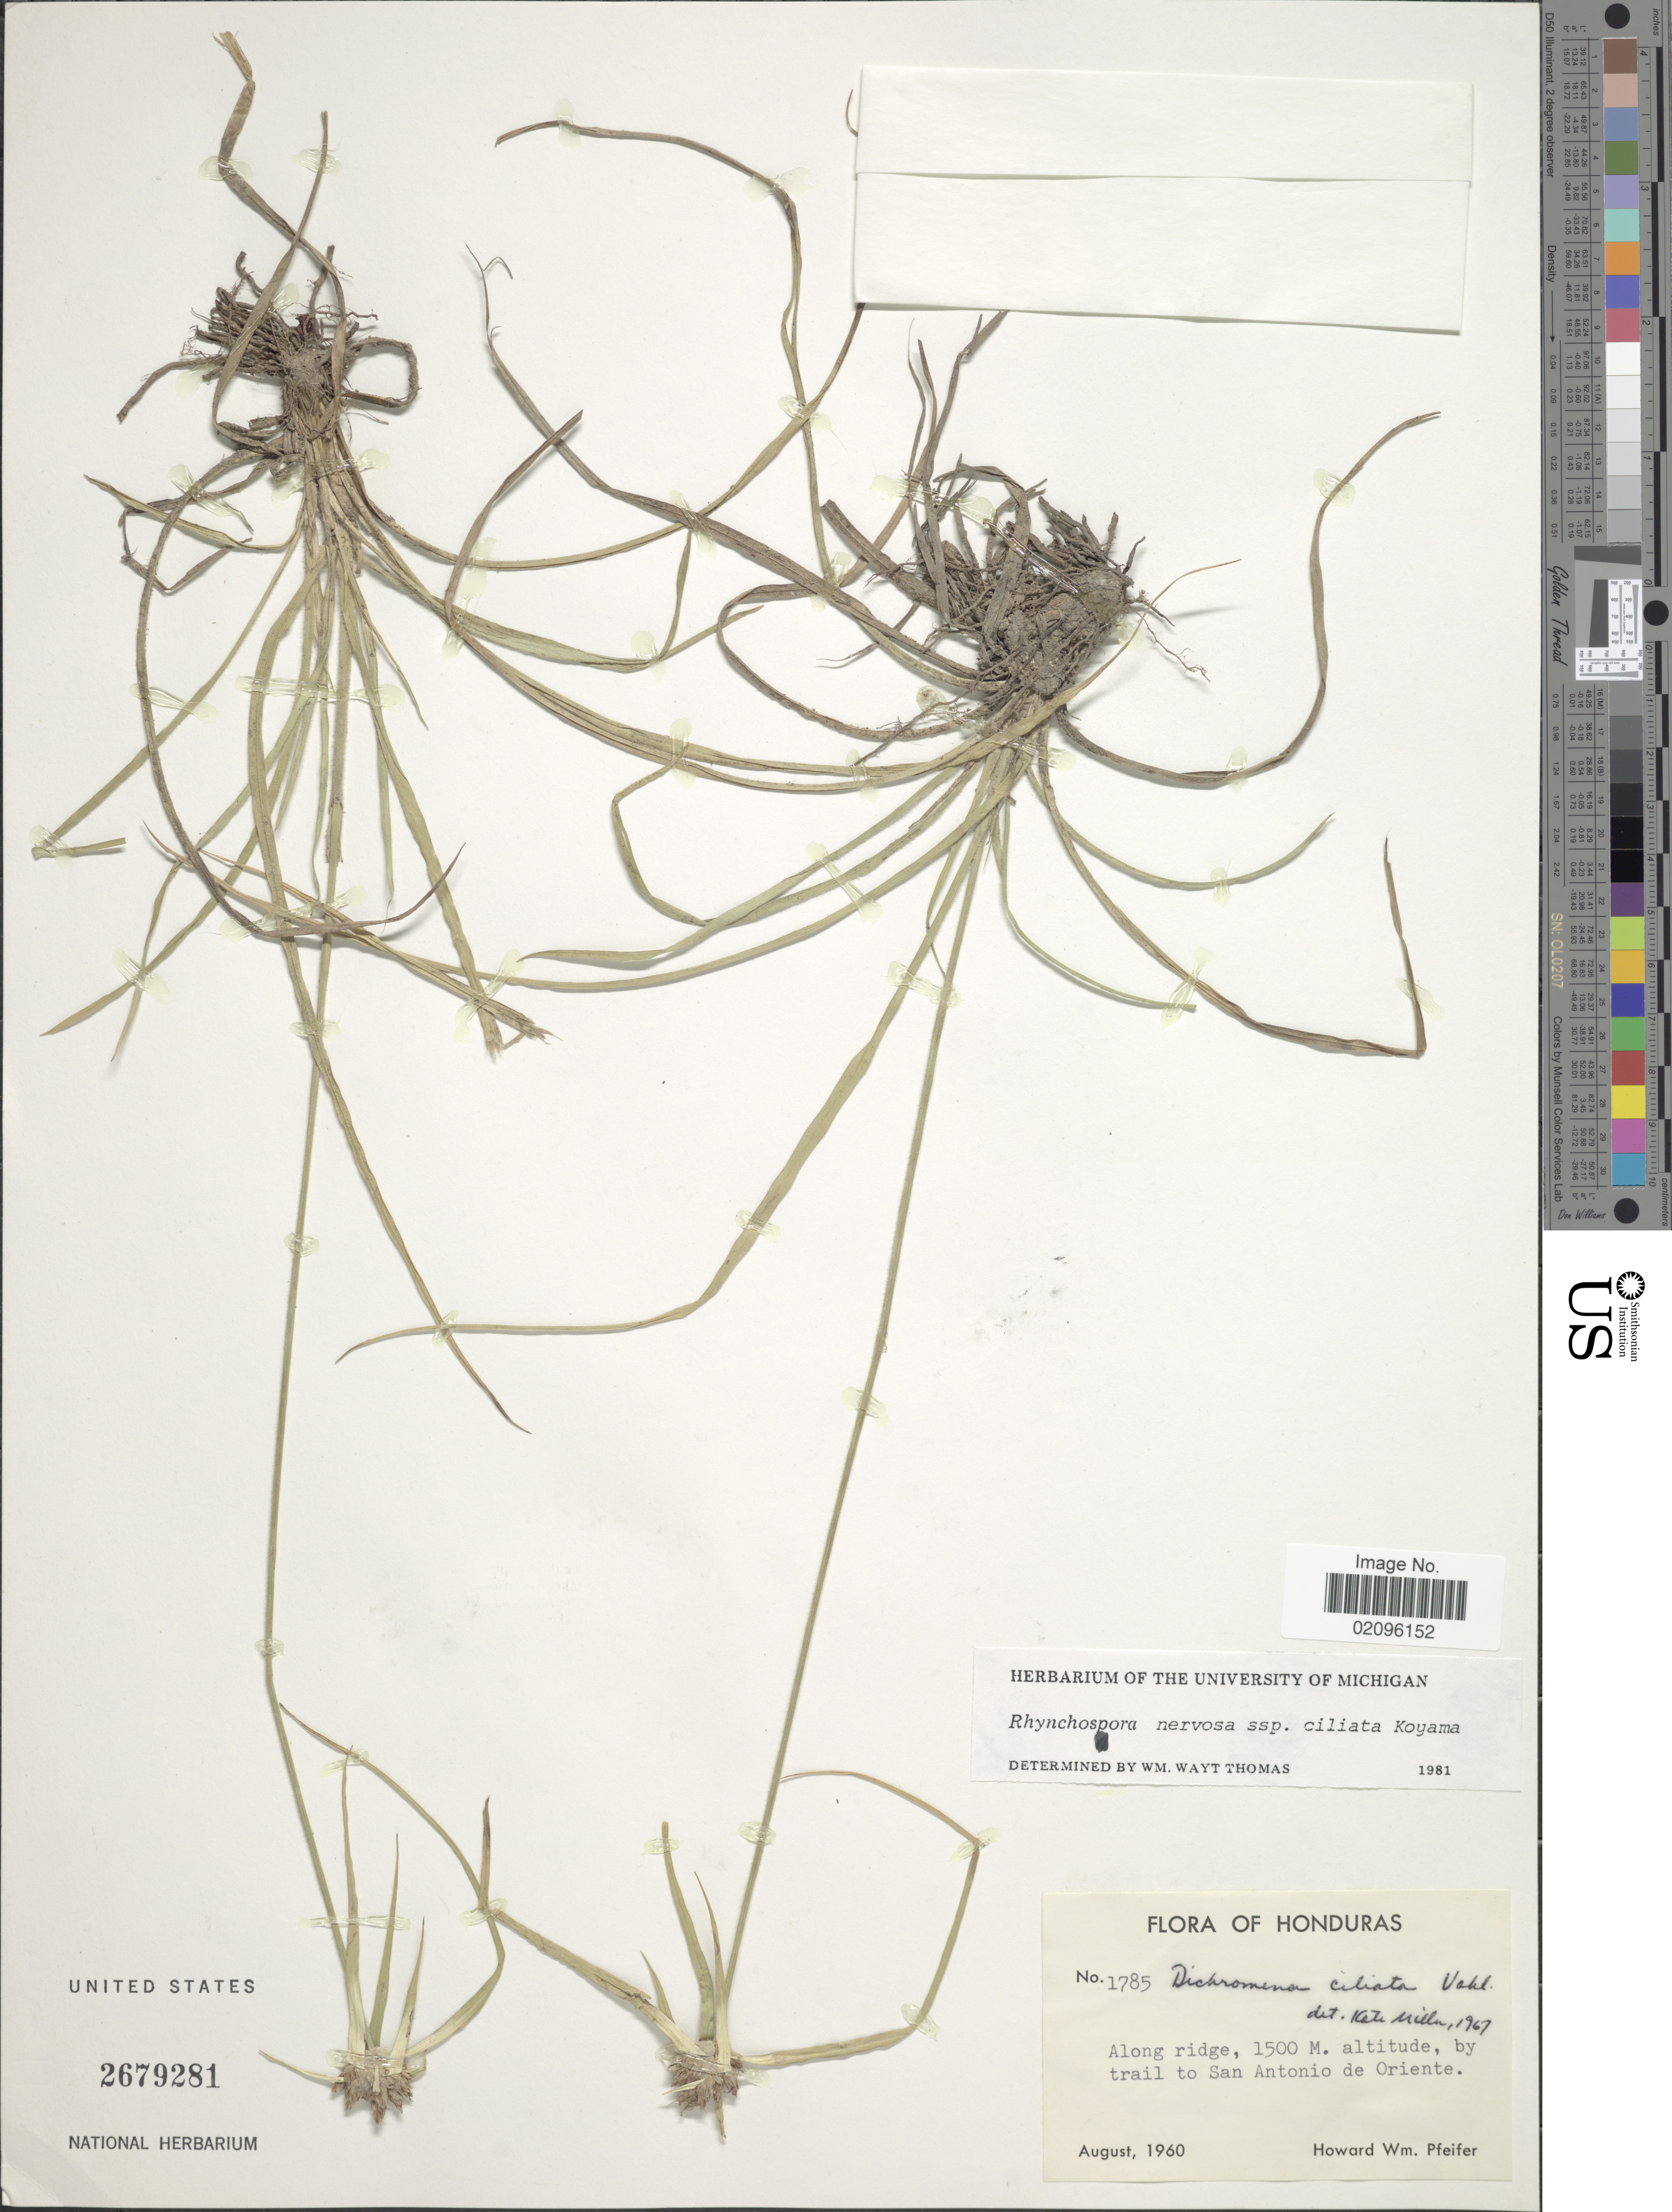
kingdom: Plantae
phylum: Tracheophyta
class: Liliopsida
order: Poales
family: Cyperaceae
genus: Rhynchospora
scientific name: Rhynchospora nervosa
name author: (Vahl) Boeckeler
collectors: H. W. Pfeifer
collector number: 1785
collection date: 1960-08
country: Honduras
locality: Along ridge, by trail to San Antonio de Oriente.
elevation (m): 1500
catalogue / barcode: US 2679281